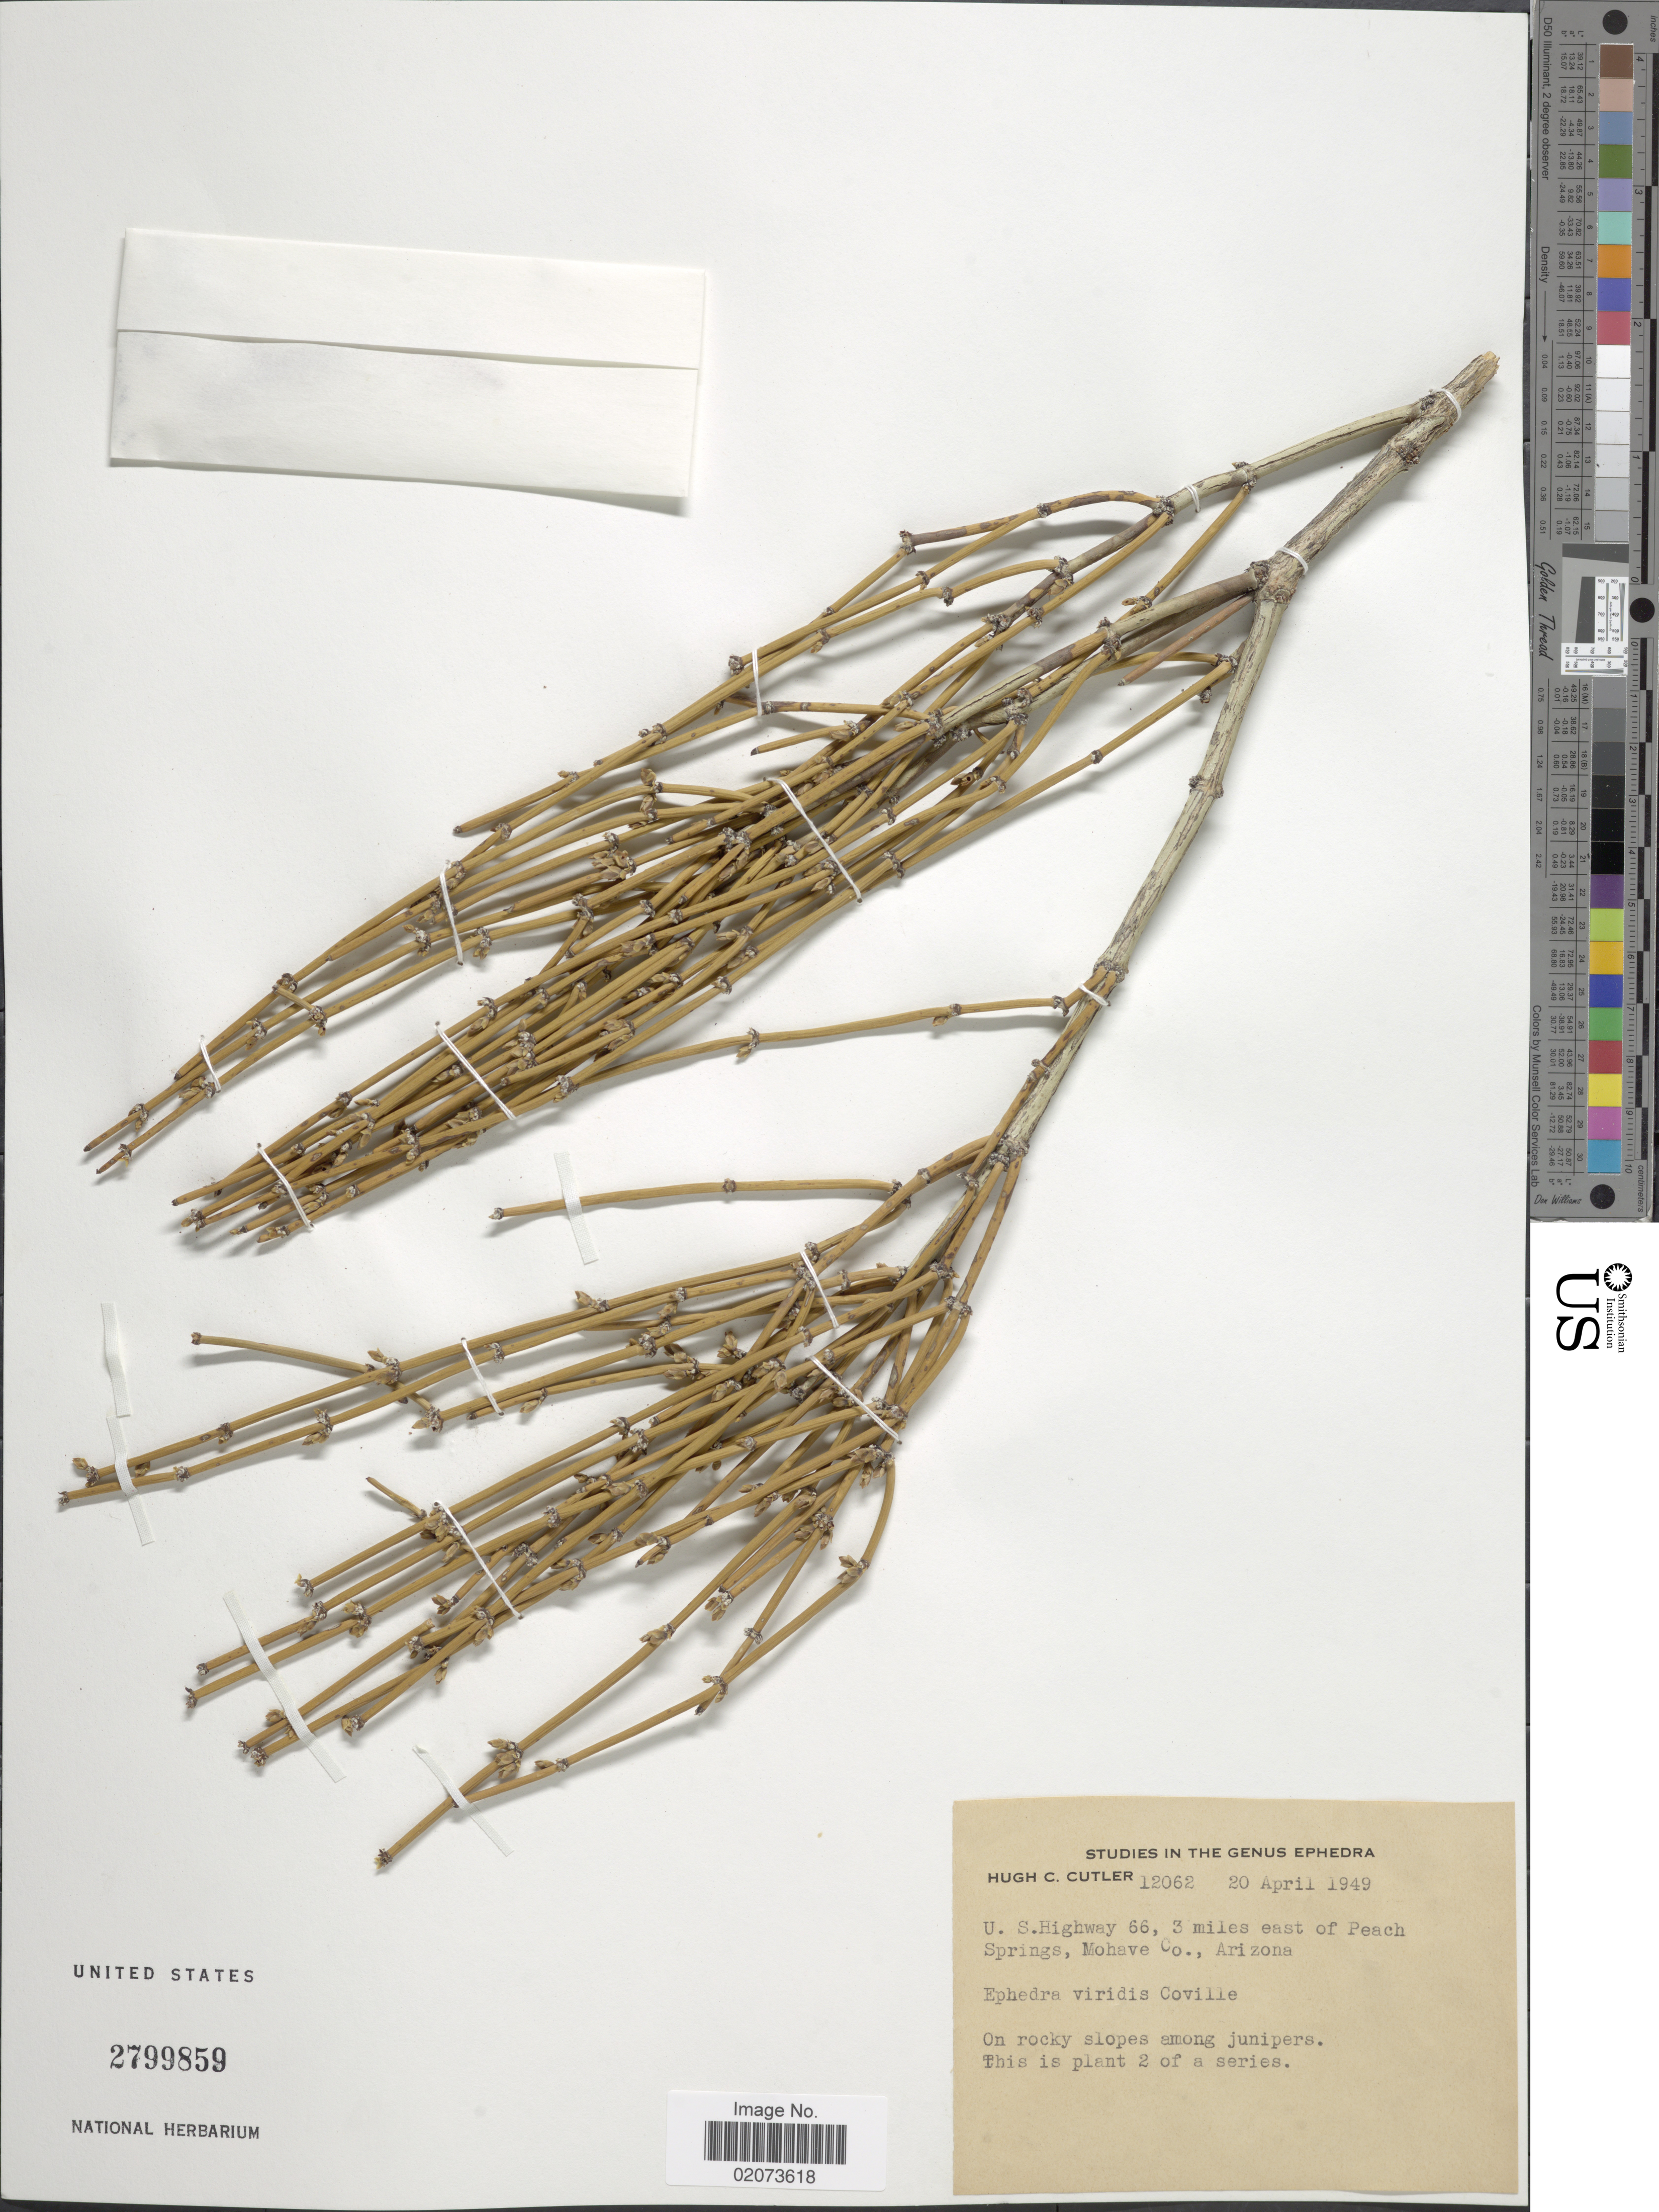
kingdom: Plantae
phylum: Tracheophyta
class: Gnetopsida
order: Ephedrales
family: Ephedraceae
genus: Ephedra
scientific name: Ephedra viridis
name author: Coville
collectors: H. C. Cutler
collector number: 12062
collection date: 1949-04-20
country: United States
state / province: Arizona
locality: U.S. Highway 66, 3 miles east of Peach Springs, Mohave Co., on rocky slopes among junipers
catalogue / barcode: US 2799859